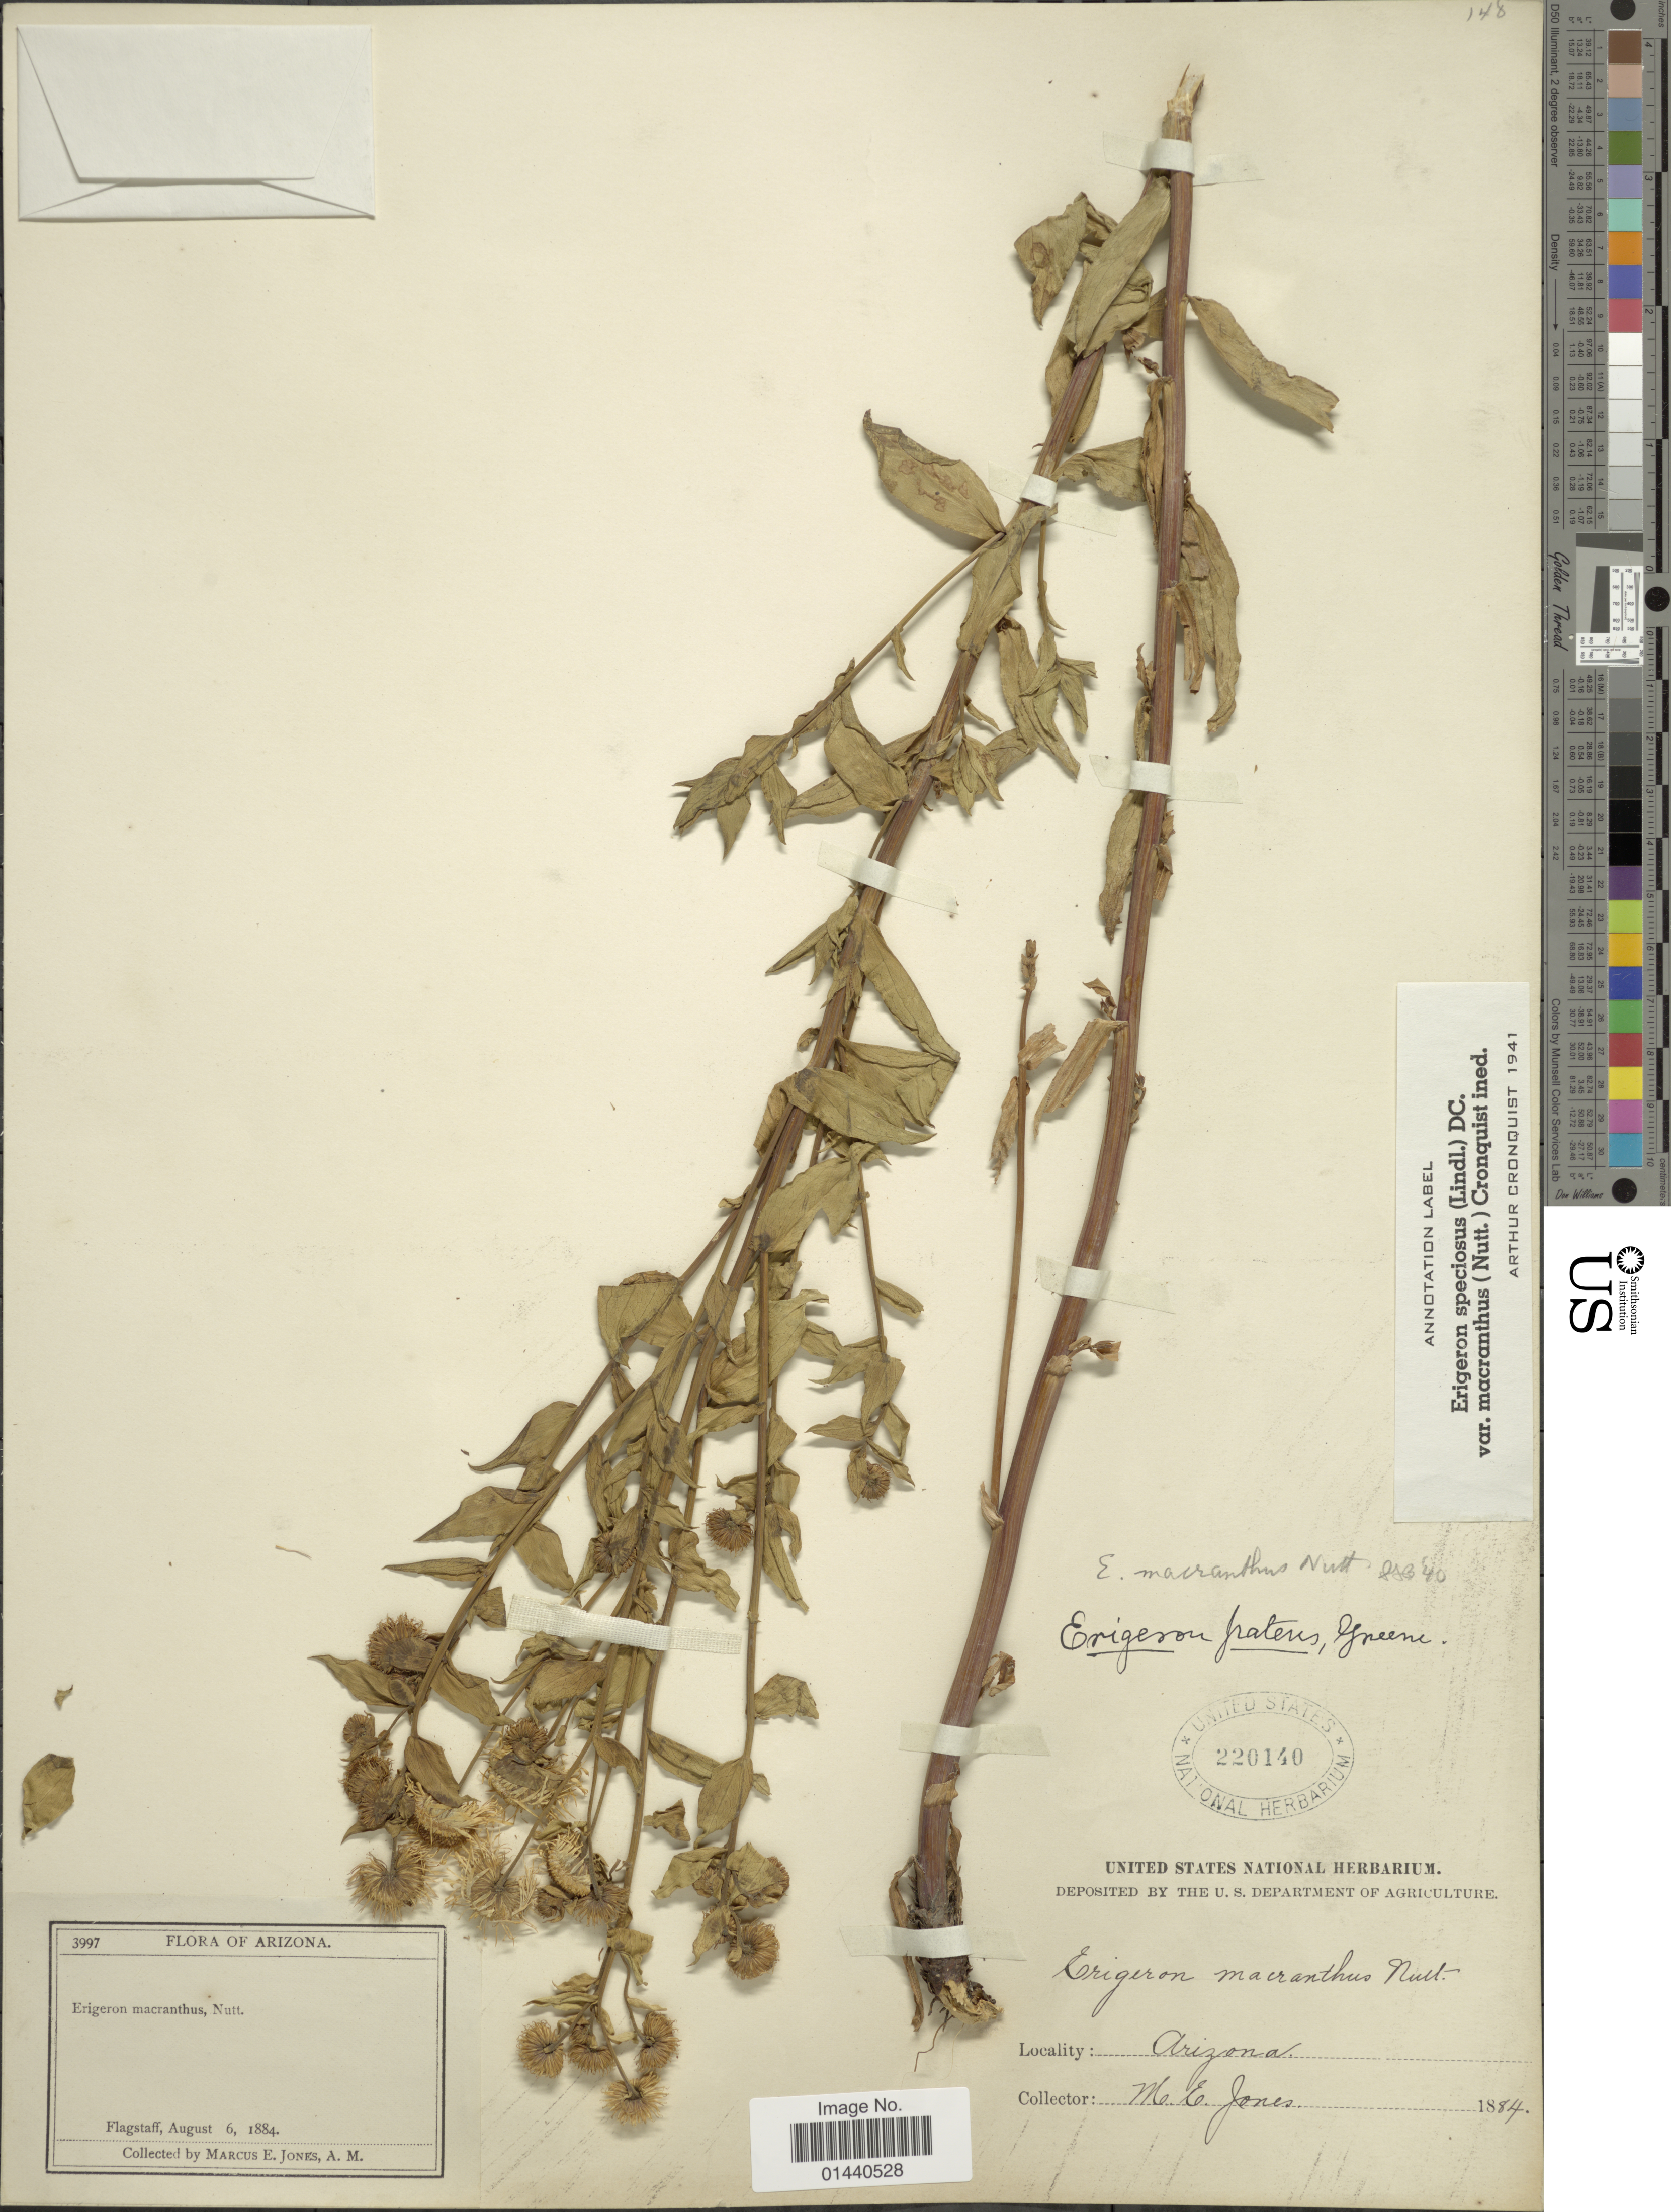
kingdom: Plantae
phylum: Tracheophyta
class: Magnoliopsida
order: Asterales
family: Asteraceae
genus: Erigeron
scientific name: Erigeron speciosus var. macranthus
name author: (Nutt.) Cronq.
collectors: M. E. Jones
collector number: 3997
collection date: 1884-08-06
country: United States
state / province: Arizona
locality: Flagstaff.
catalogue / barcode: US 220140